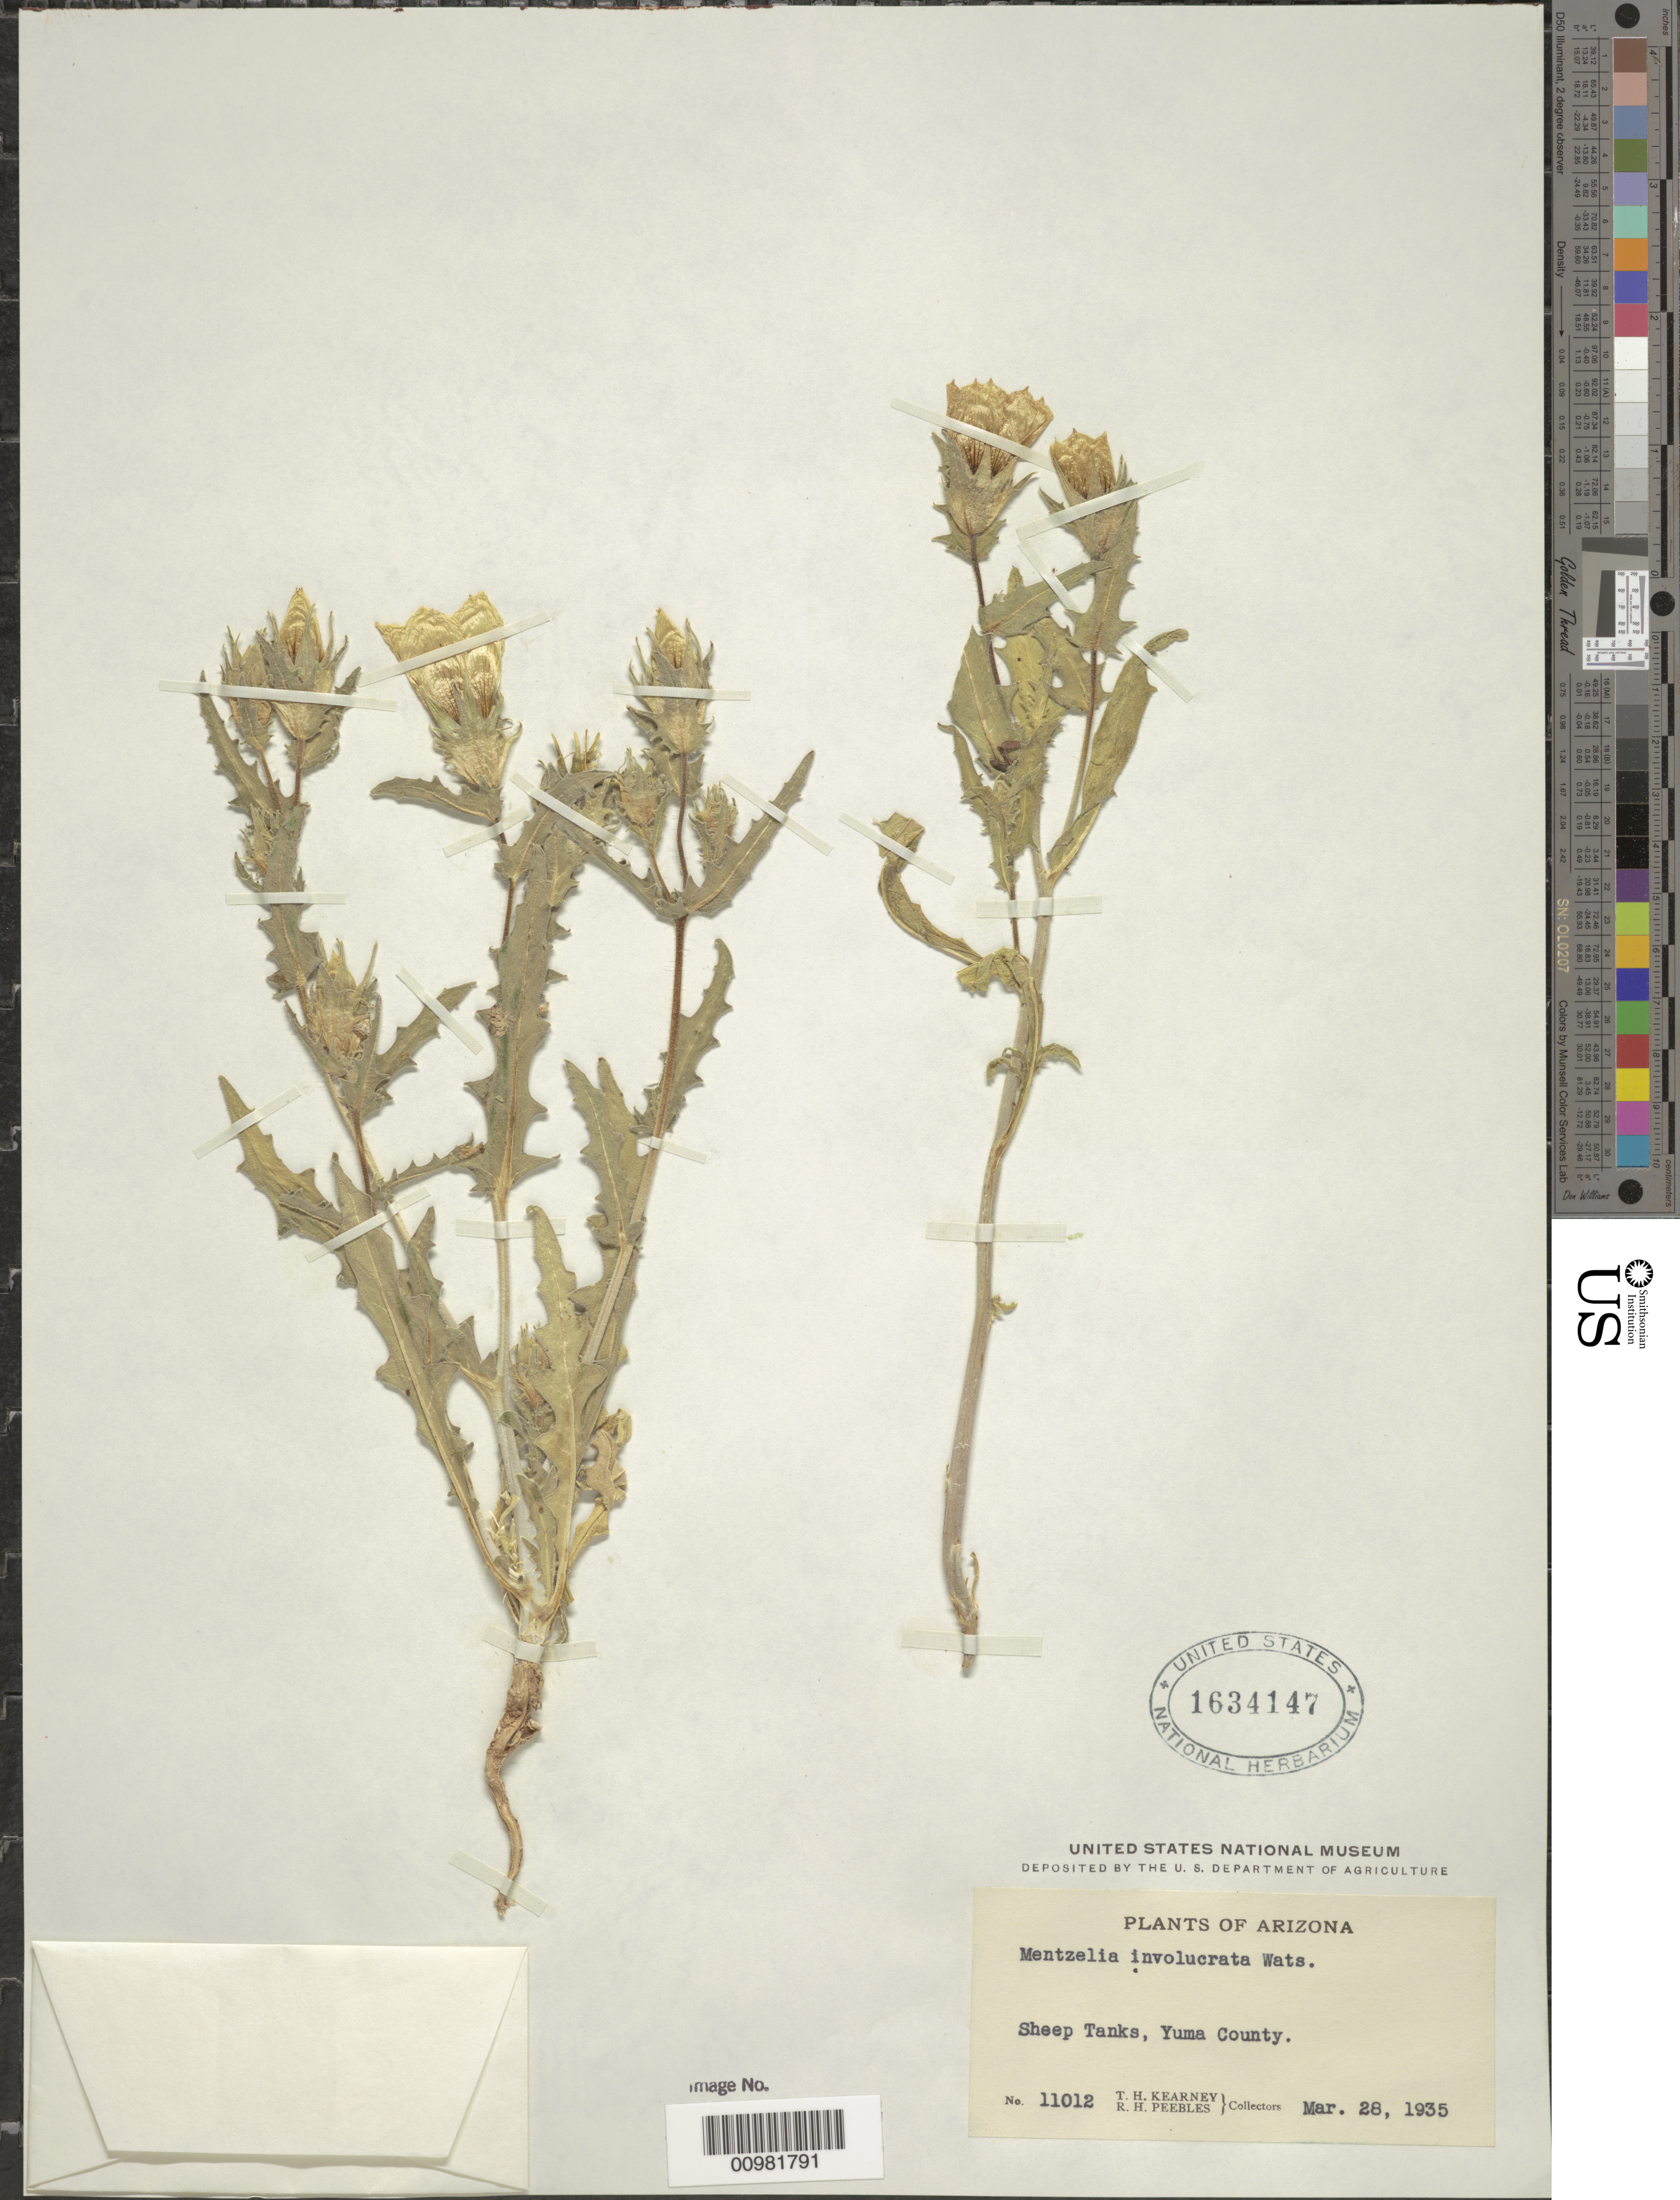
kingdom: Plantae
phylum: Tracheophyta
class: Magnoliopsida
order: Cornales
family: Loasaceae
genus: Mentzelia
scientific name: Mentzelia involucrata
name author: S. Watson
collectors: T. H. Kearney & R. H. Peebles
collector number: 11012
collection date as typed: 28 Mar 1935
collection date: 1935-03-28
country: United States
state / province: Arizona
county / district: Yuma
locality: Sheep Tanks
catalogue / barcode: US 1634147